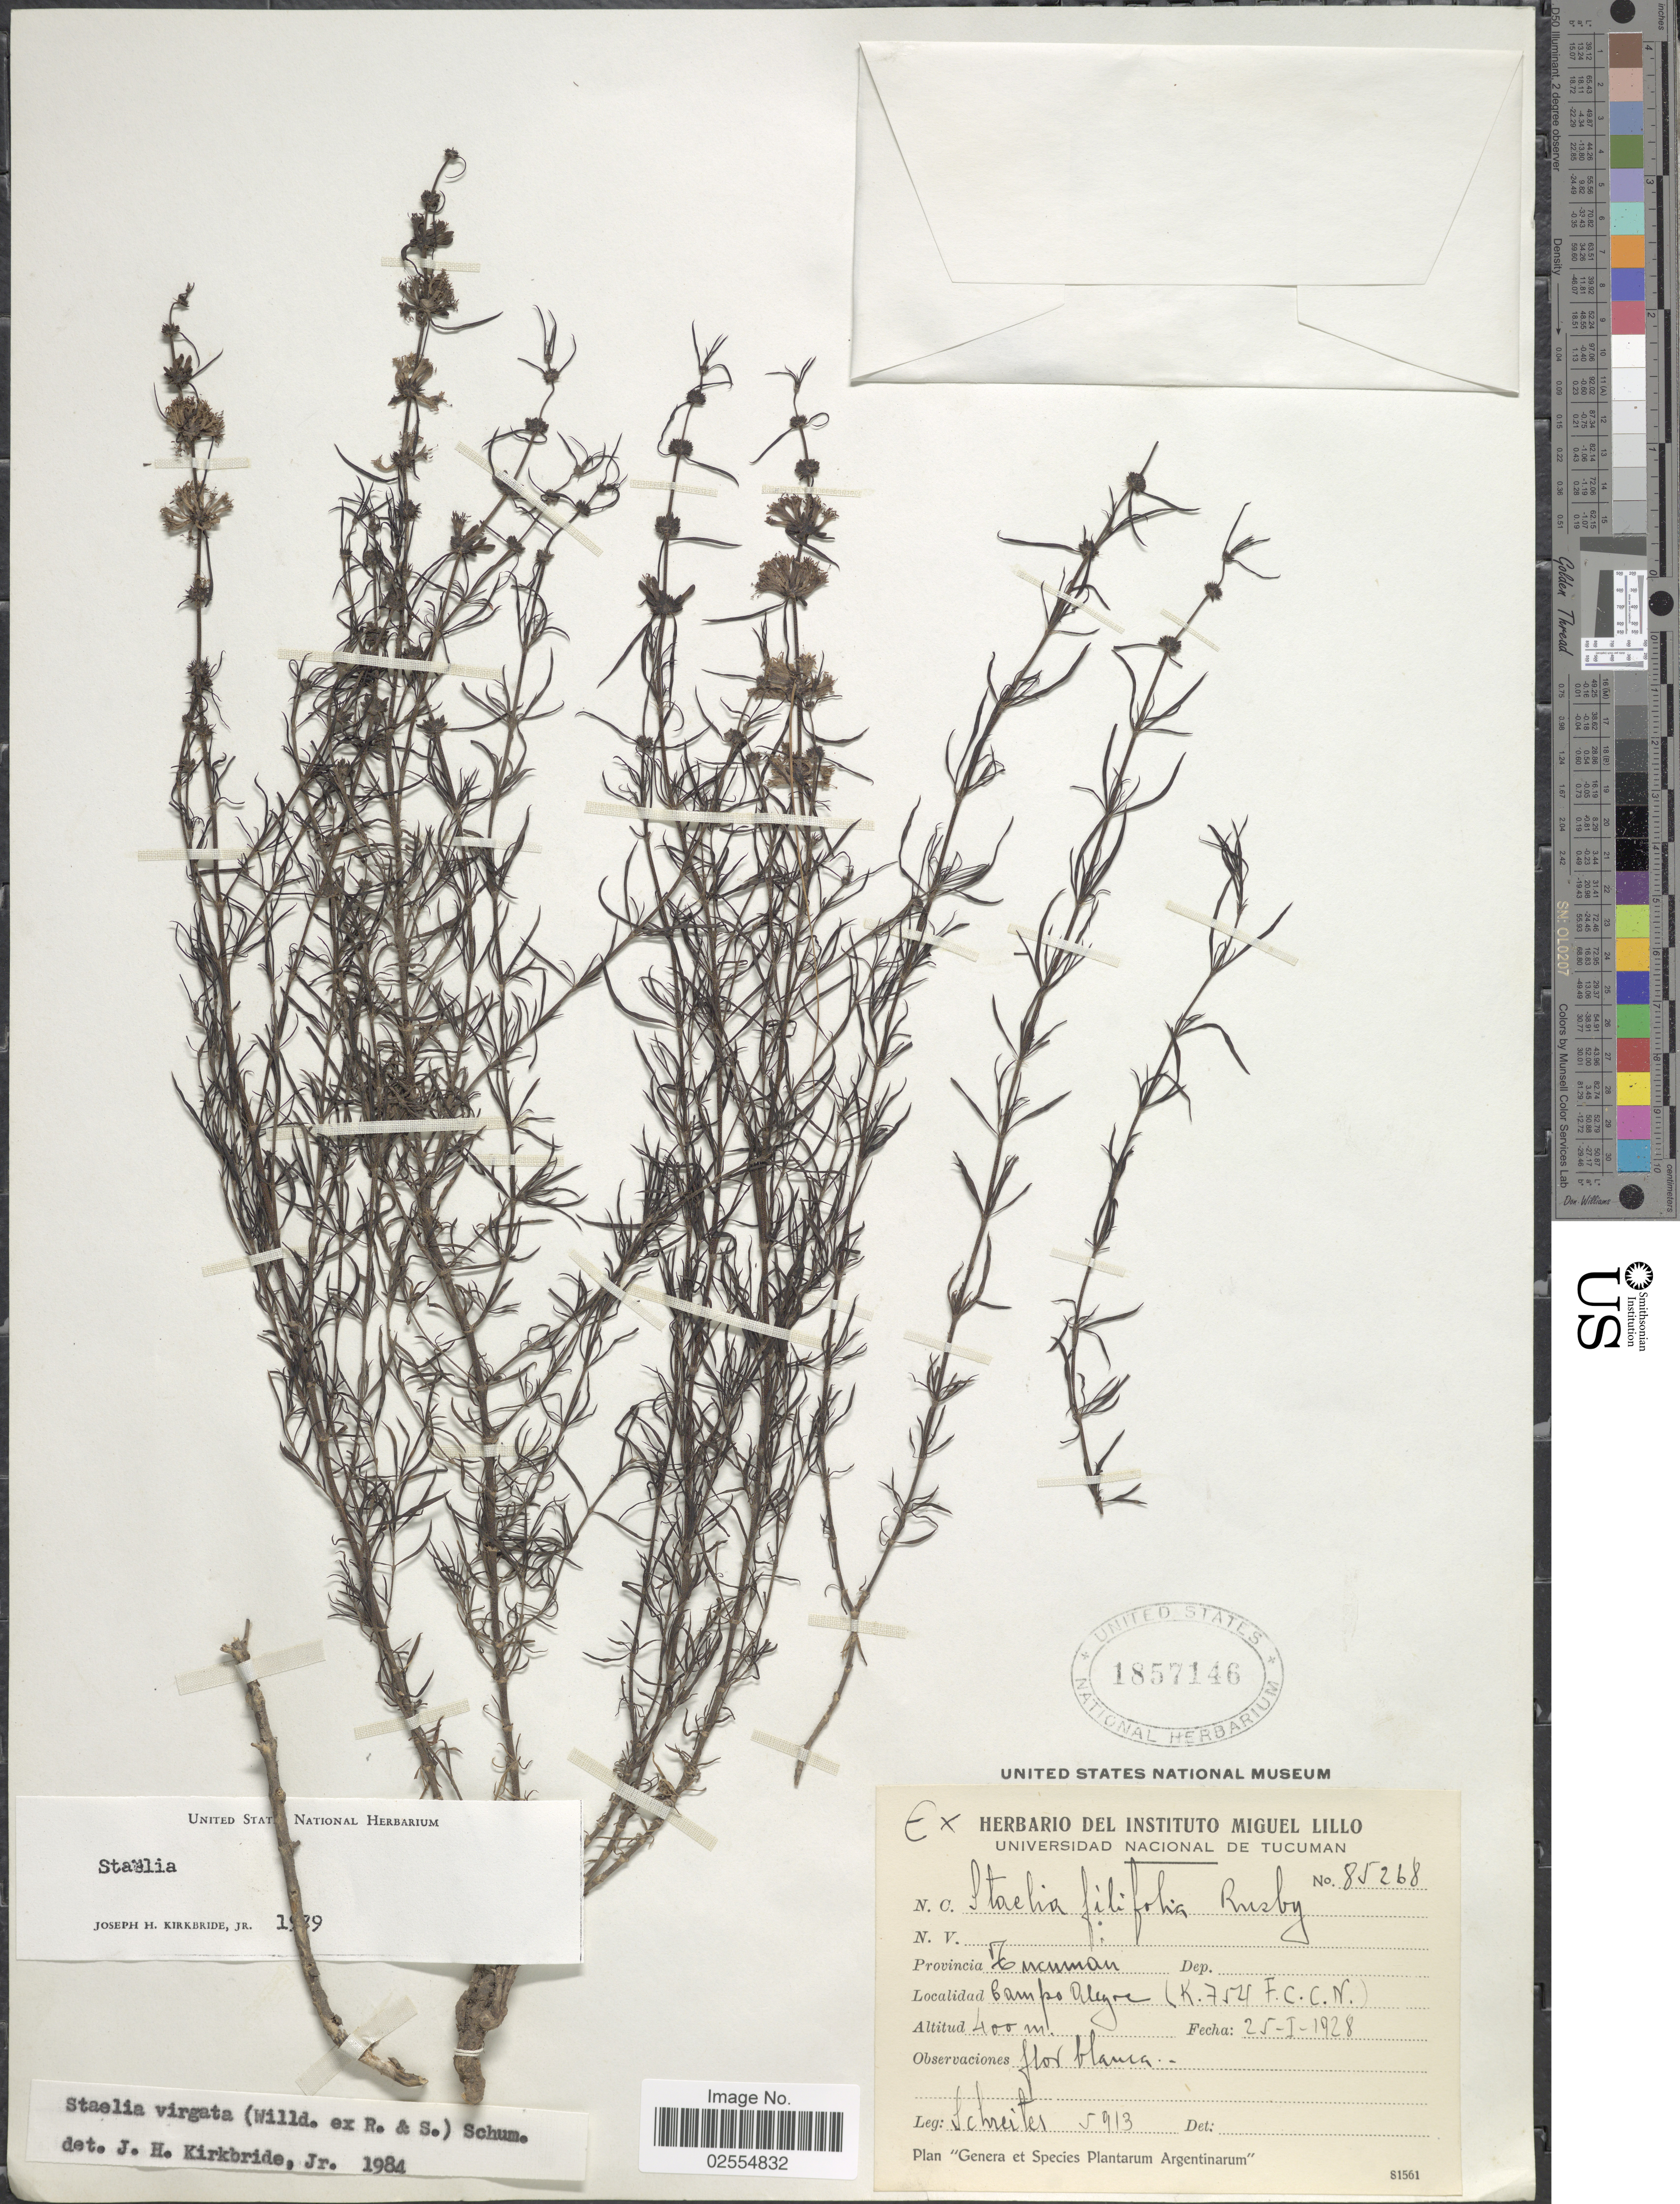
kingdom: Plantae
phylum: Tracheophyta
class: Magnoliopsida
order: Gentianales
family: Rubiaceae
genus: Staelia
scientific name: Staelia virgata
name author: (Link ex Roem. & Schult.) K. Schum.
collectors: -. Schreiter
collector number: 5913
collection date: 1928-01-25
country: Argentina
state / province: Tucuman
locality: Campo Alegre (K.754 F. C. C. N.)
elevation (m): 400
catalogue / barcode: US 1857146